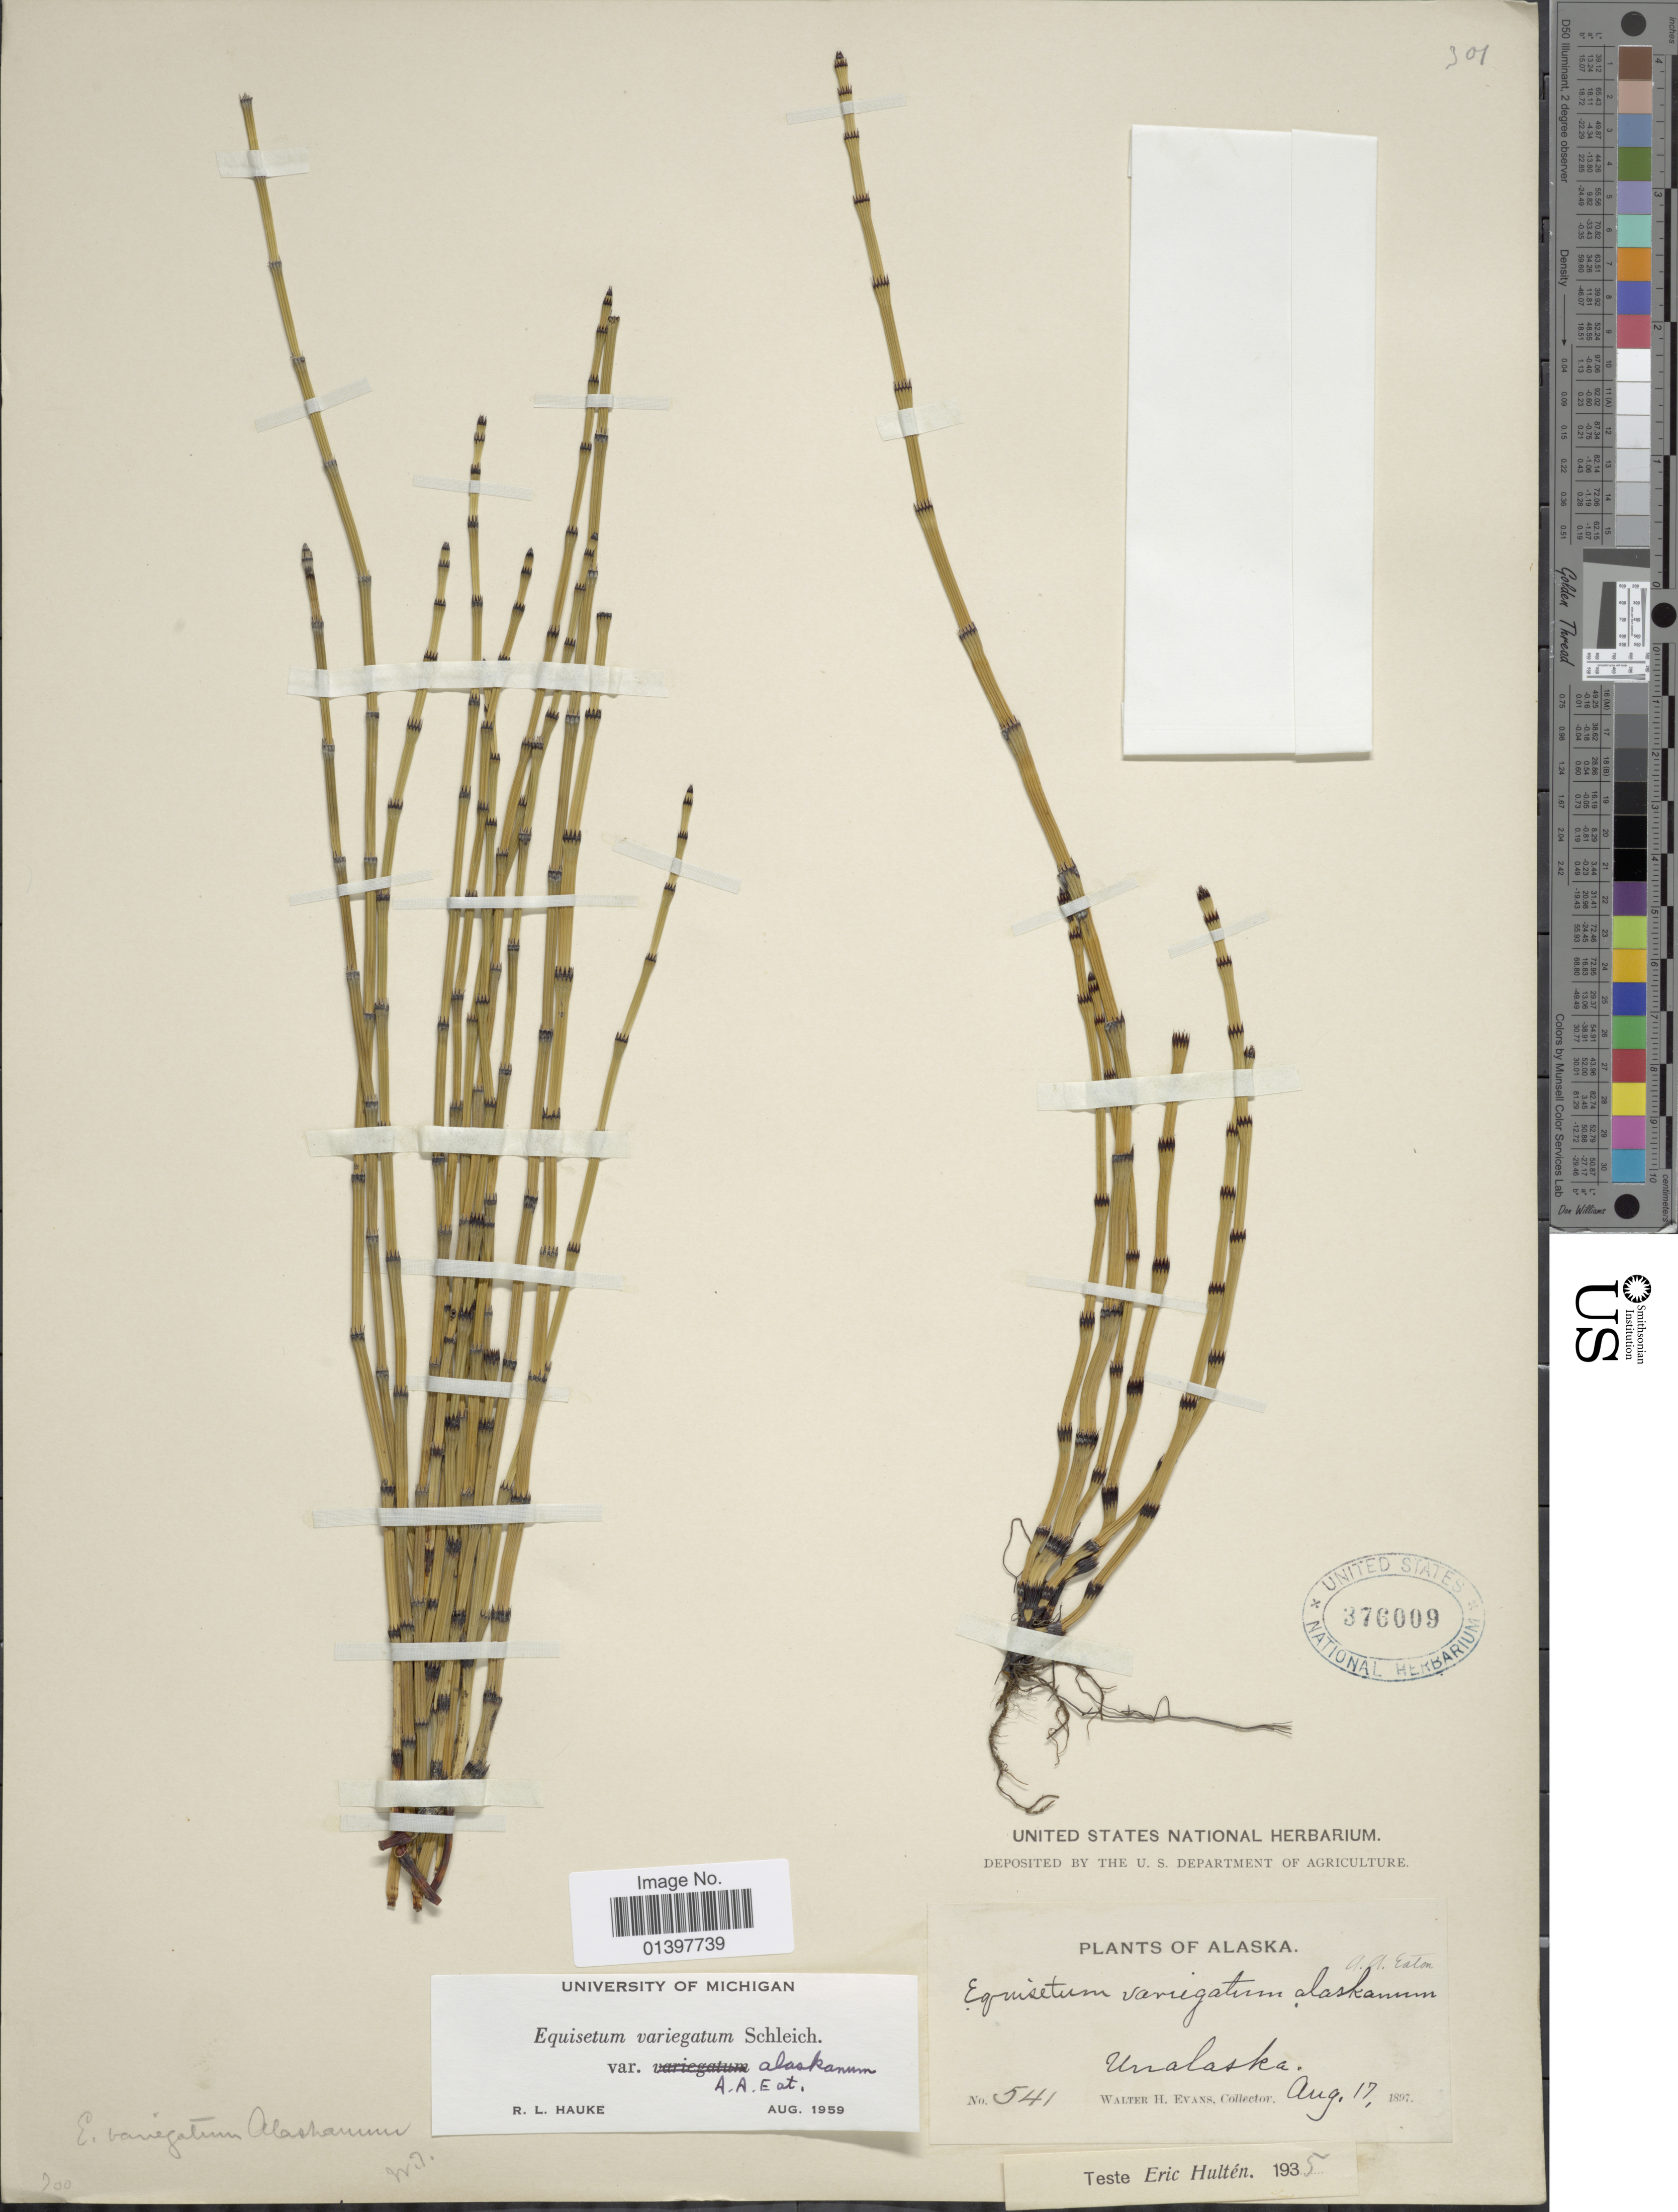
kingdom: Plantae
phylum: Tracheophyta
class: Polypodiopsida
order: Equisetales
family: Equisetaceae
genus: Equisetum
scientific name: Equisetum variegatum var. alaskanum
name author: A.A. Eaton ex Trel. in Harriman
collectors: W. H. Evans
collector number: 541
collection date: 1897-08-17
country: United States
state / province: Alaska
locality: Unalaska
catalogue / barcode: US 376009